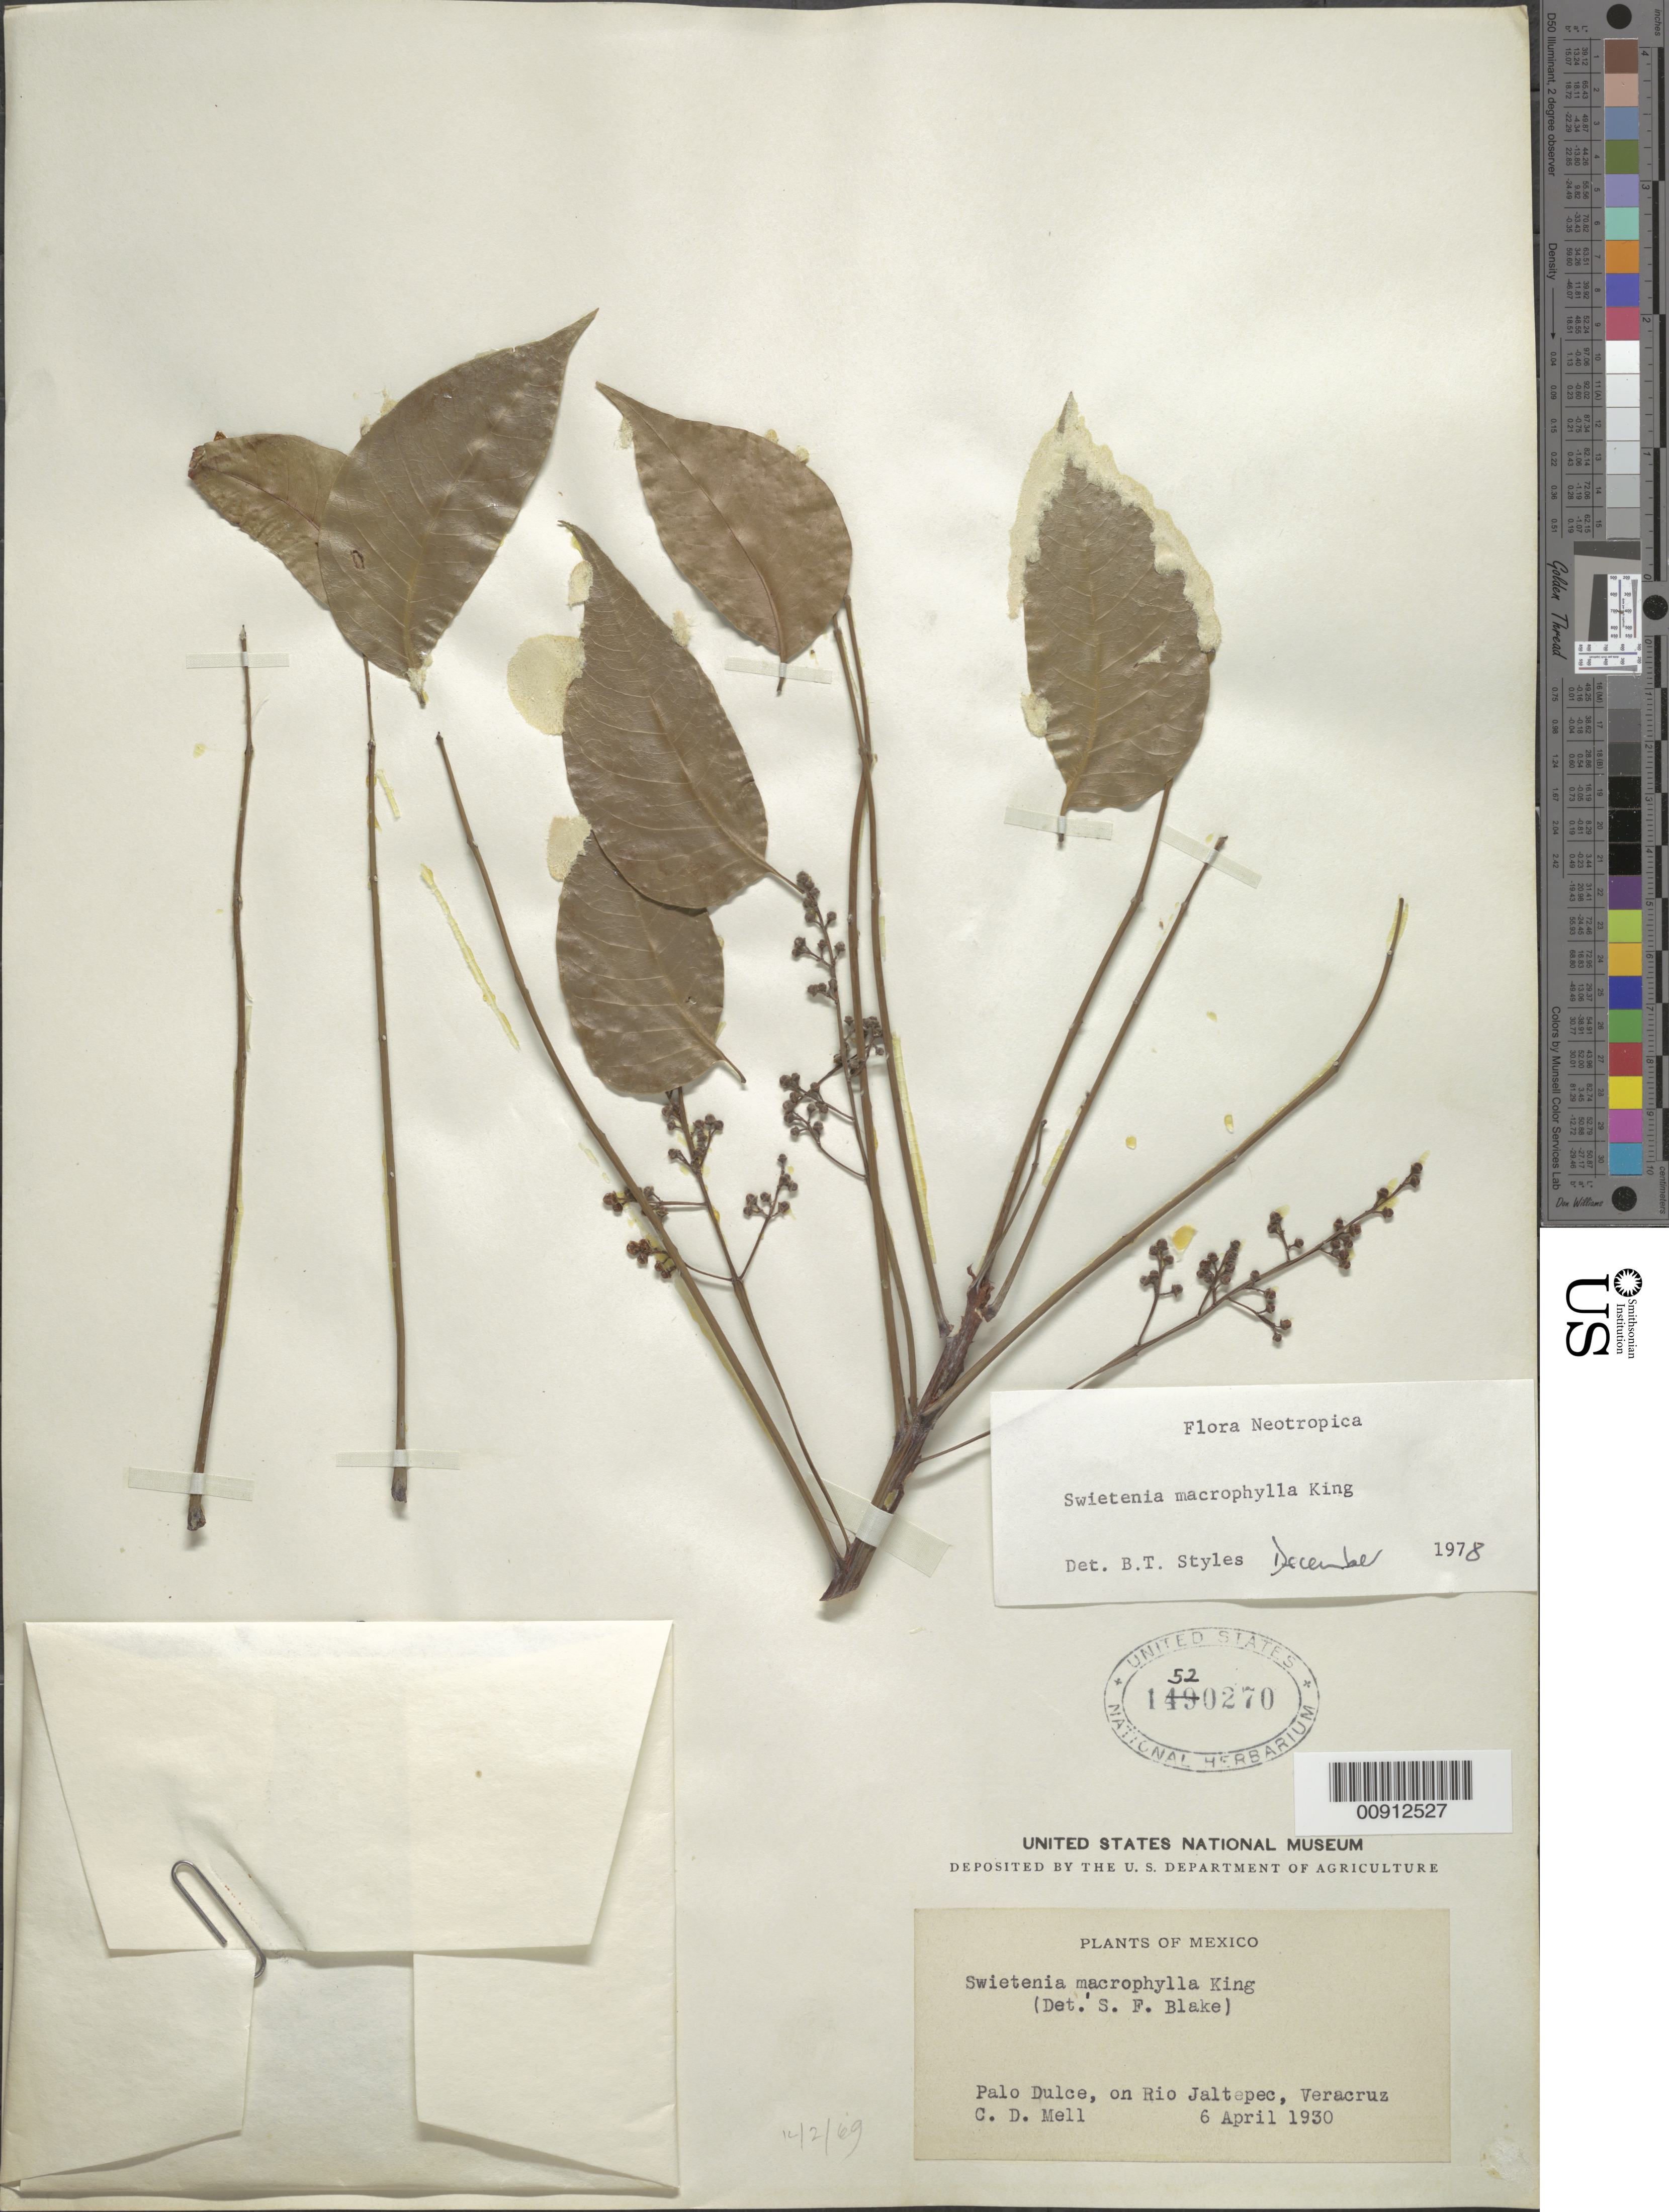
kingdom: Plantae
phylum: Tracheophyta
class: Magnoliopsida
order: Sapindales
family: Meliaceae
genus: Swietenia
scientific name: Swietenia macrophylla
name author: King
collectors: C. D. Mell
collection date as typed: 06 Apr 1930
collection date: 1930-04-06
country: Mexico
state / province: Veracruz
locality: Palo Dulce, on Río Jaltepec, Veracruz.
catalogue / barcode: US 1520270